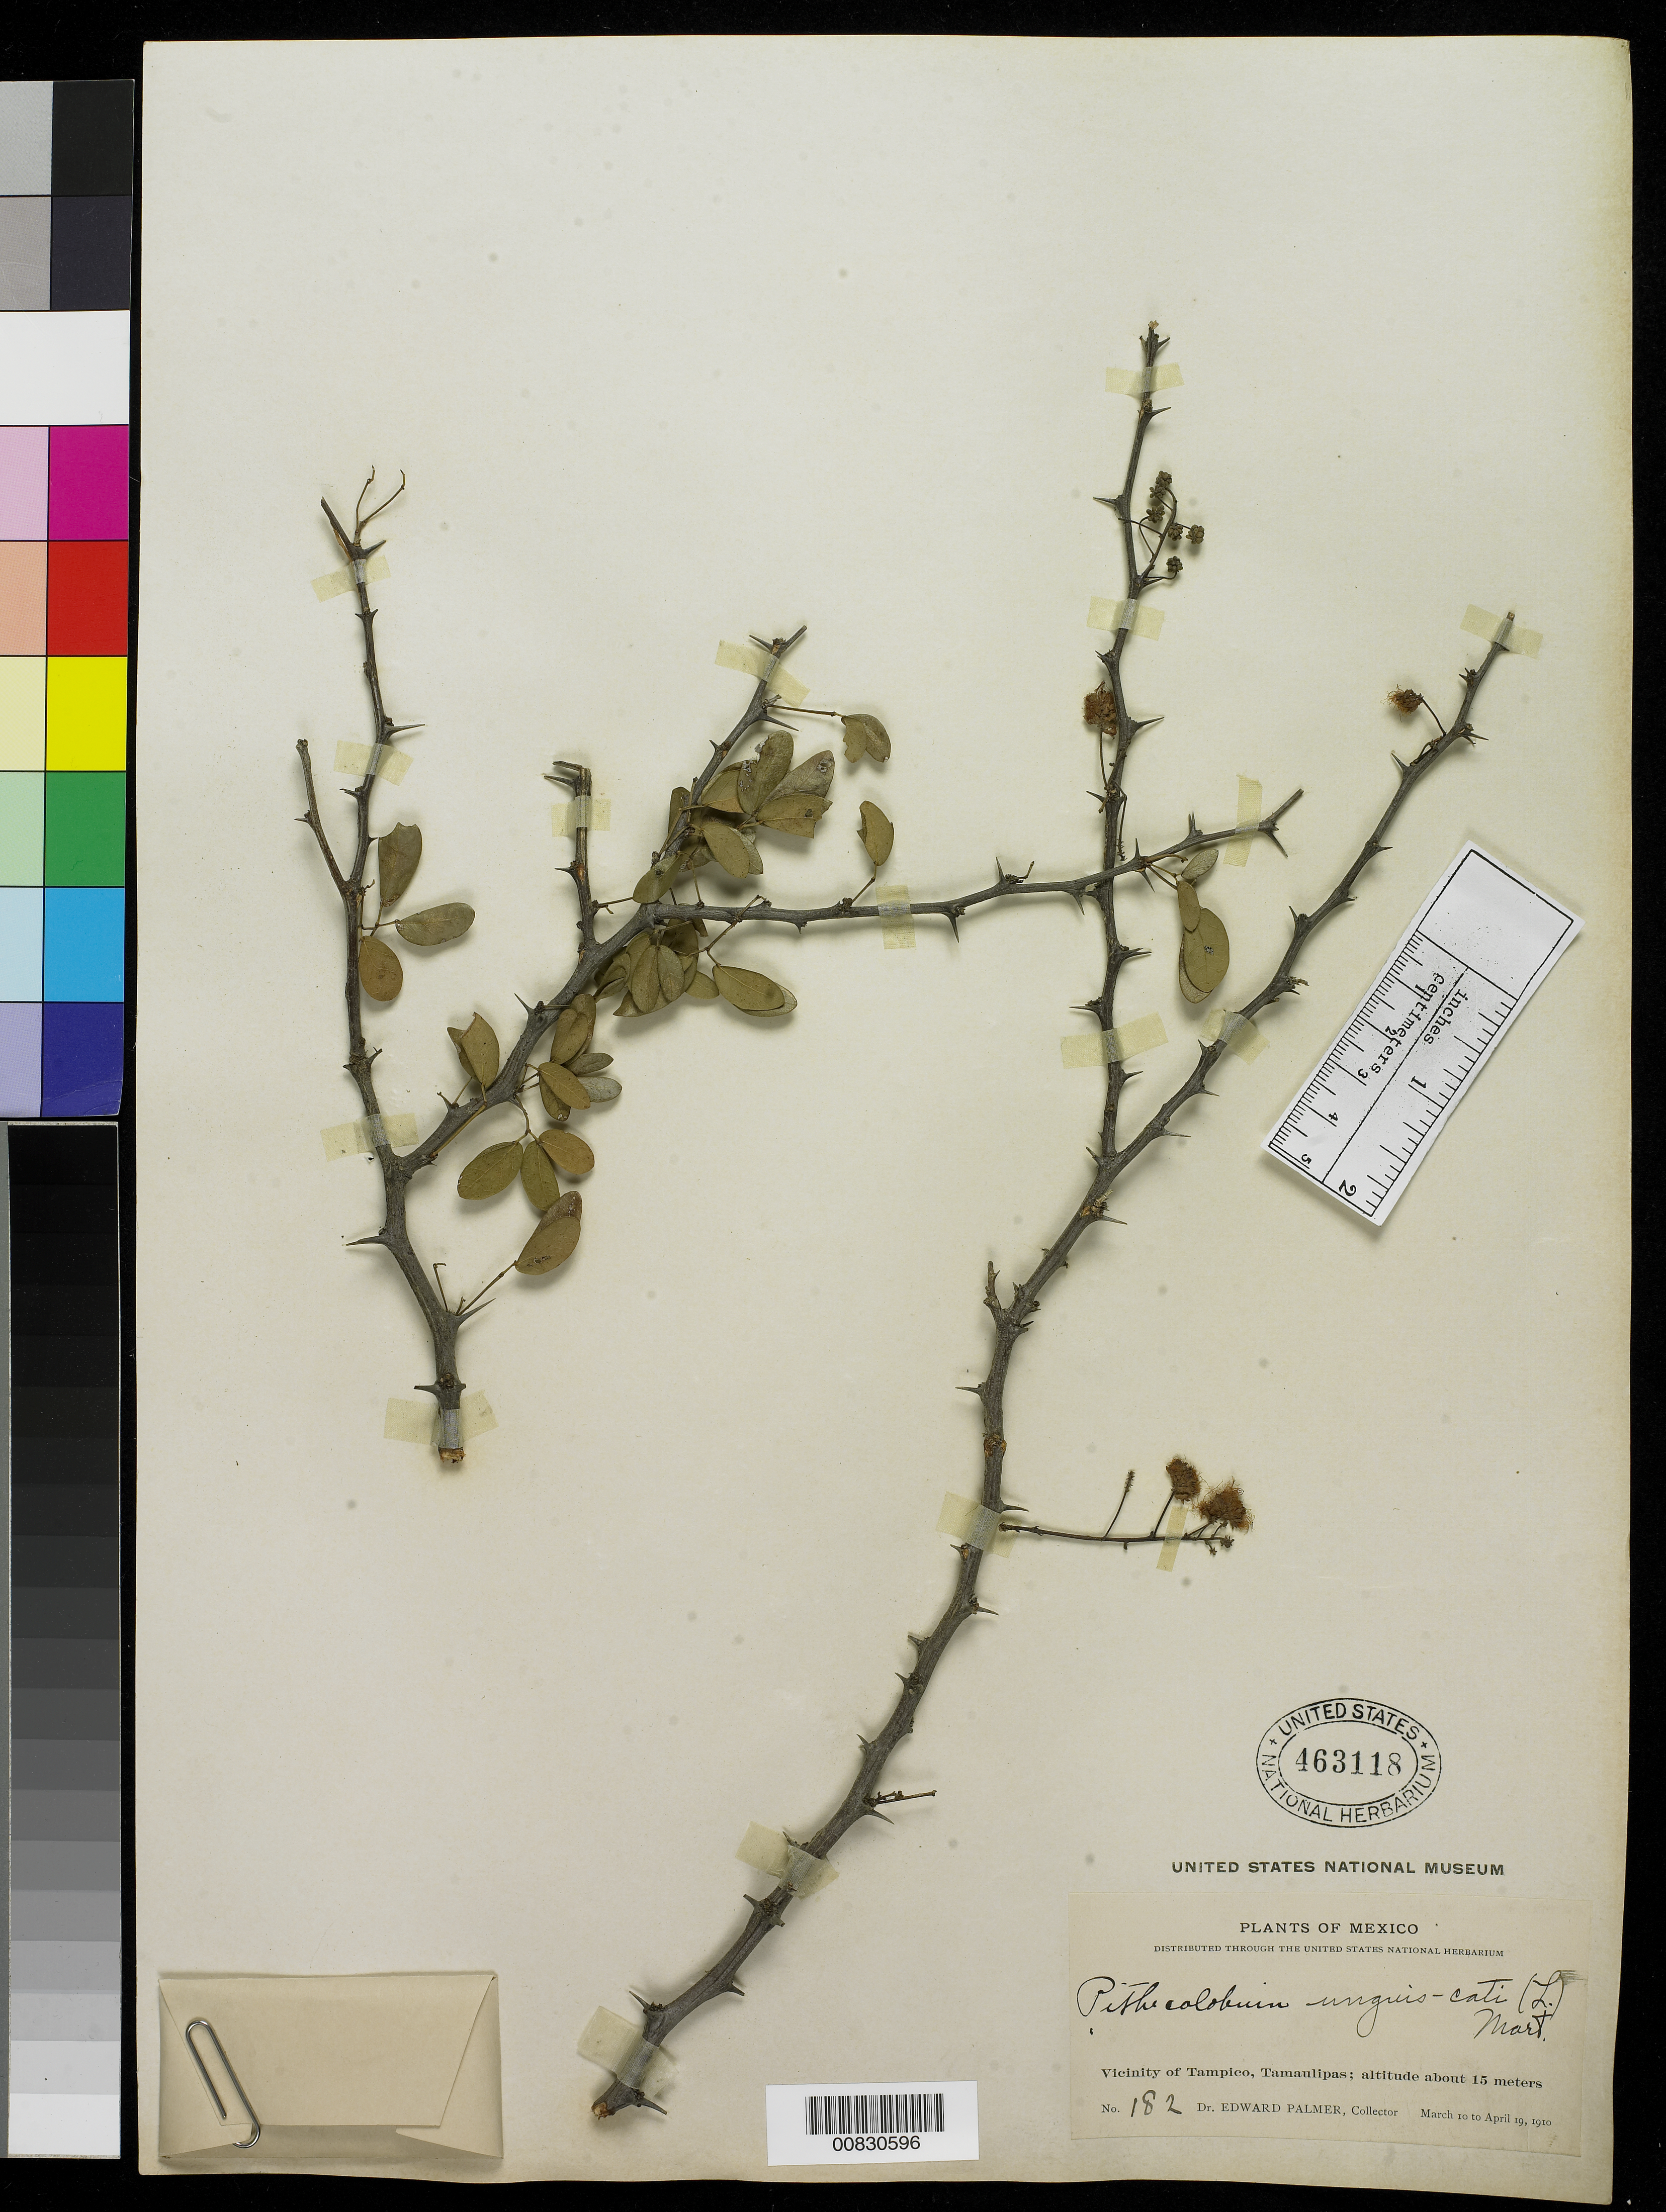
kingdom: Plantae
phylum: Tracheophyta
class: Magnoliopsida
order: Fabales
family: Fabaceae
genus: Pithecellobium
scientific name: Pithecellobium unguis-cati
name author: (L.) Benth.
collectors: E. Palmer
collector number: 182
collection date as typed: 10 Mar 1910 to 29 Apr 1910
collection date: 1910-03-10/1910-04-29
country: Mexico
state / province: Tamaulipas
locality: Vicinity of Tampico, Tamaulipas.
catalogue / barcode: US 463118